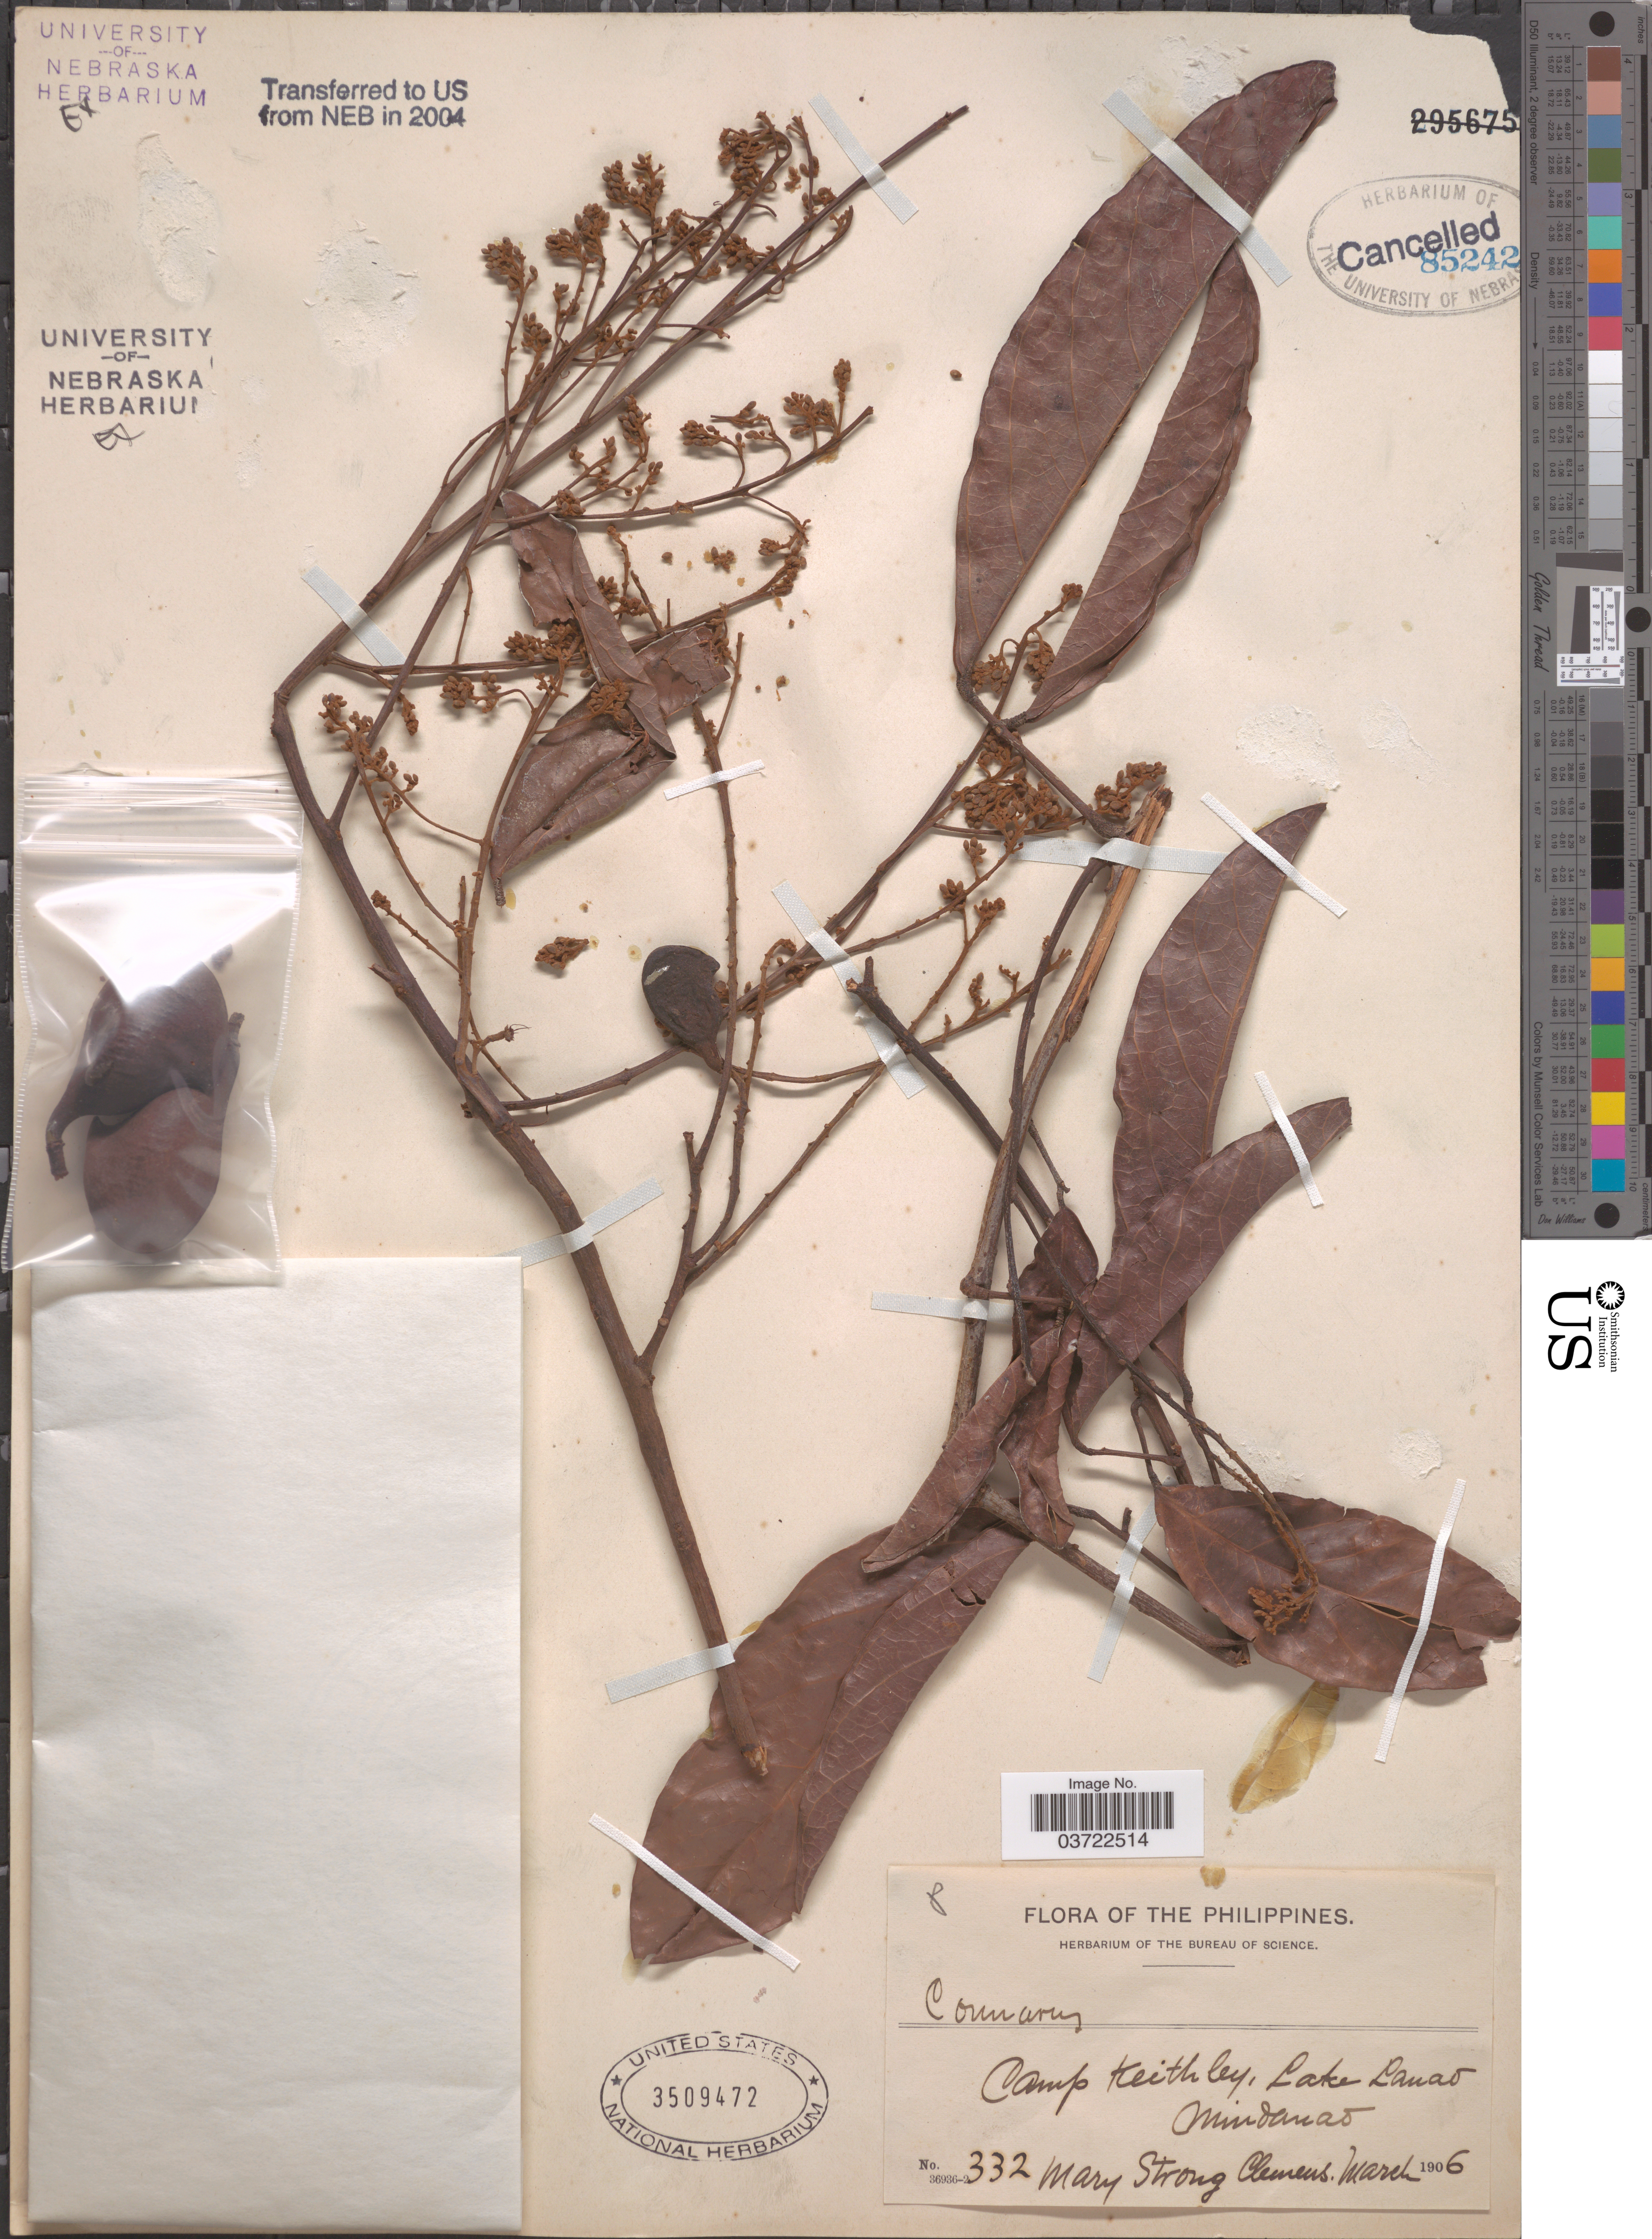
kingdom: Plantae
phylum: Tracheophyta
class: Magnoliopsida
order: Oxalidales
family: Connaraceae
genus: Connarus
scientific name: Connarus sp.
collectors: M. S. Clemens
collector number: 332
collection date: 1906-03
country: Philippines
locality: Camp Keithley, Lake Lanao, Mindanao.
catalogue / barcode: US 3509472